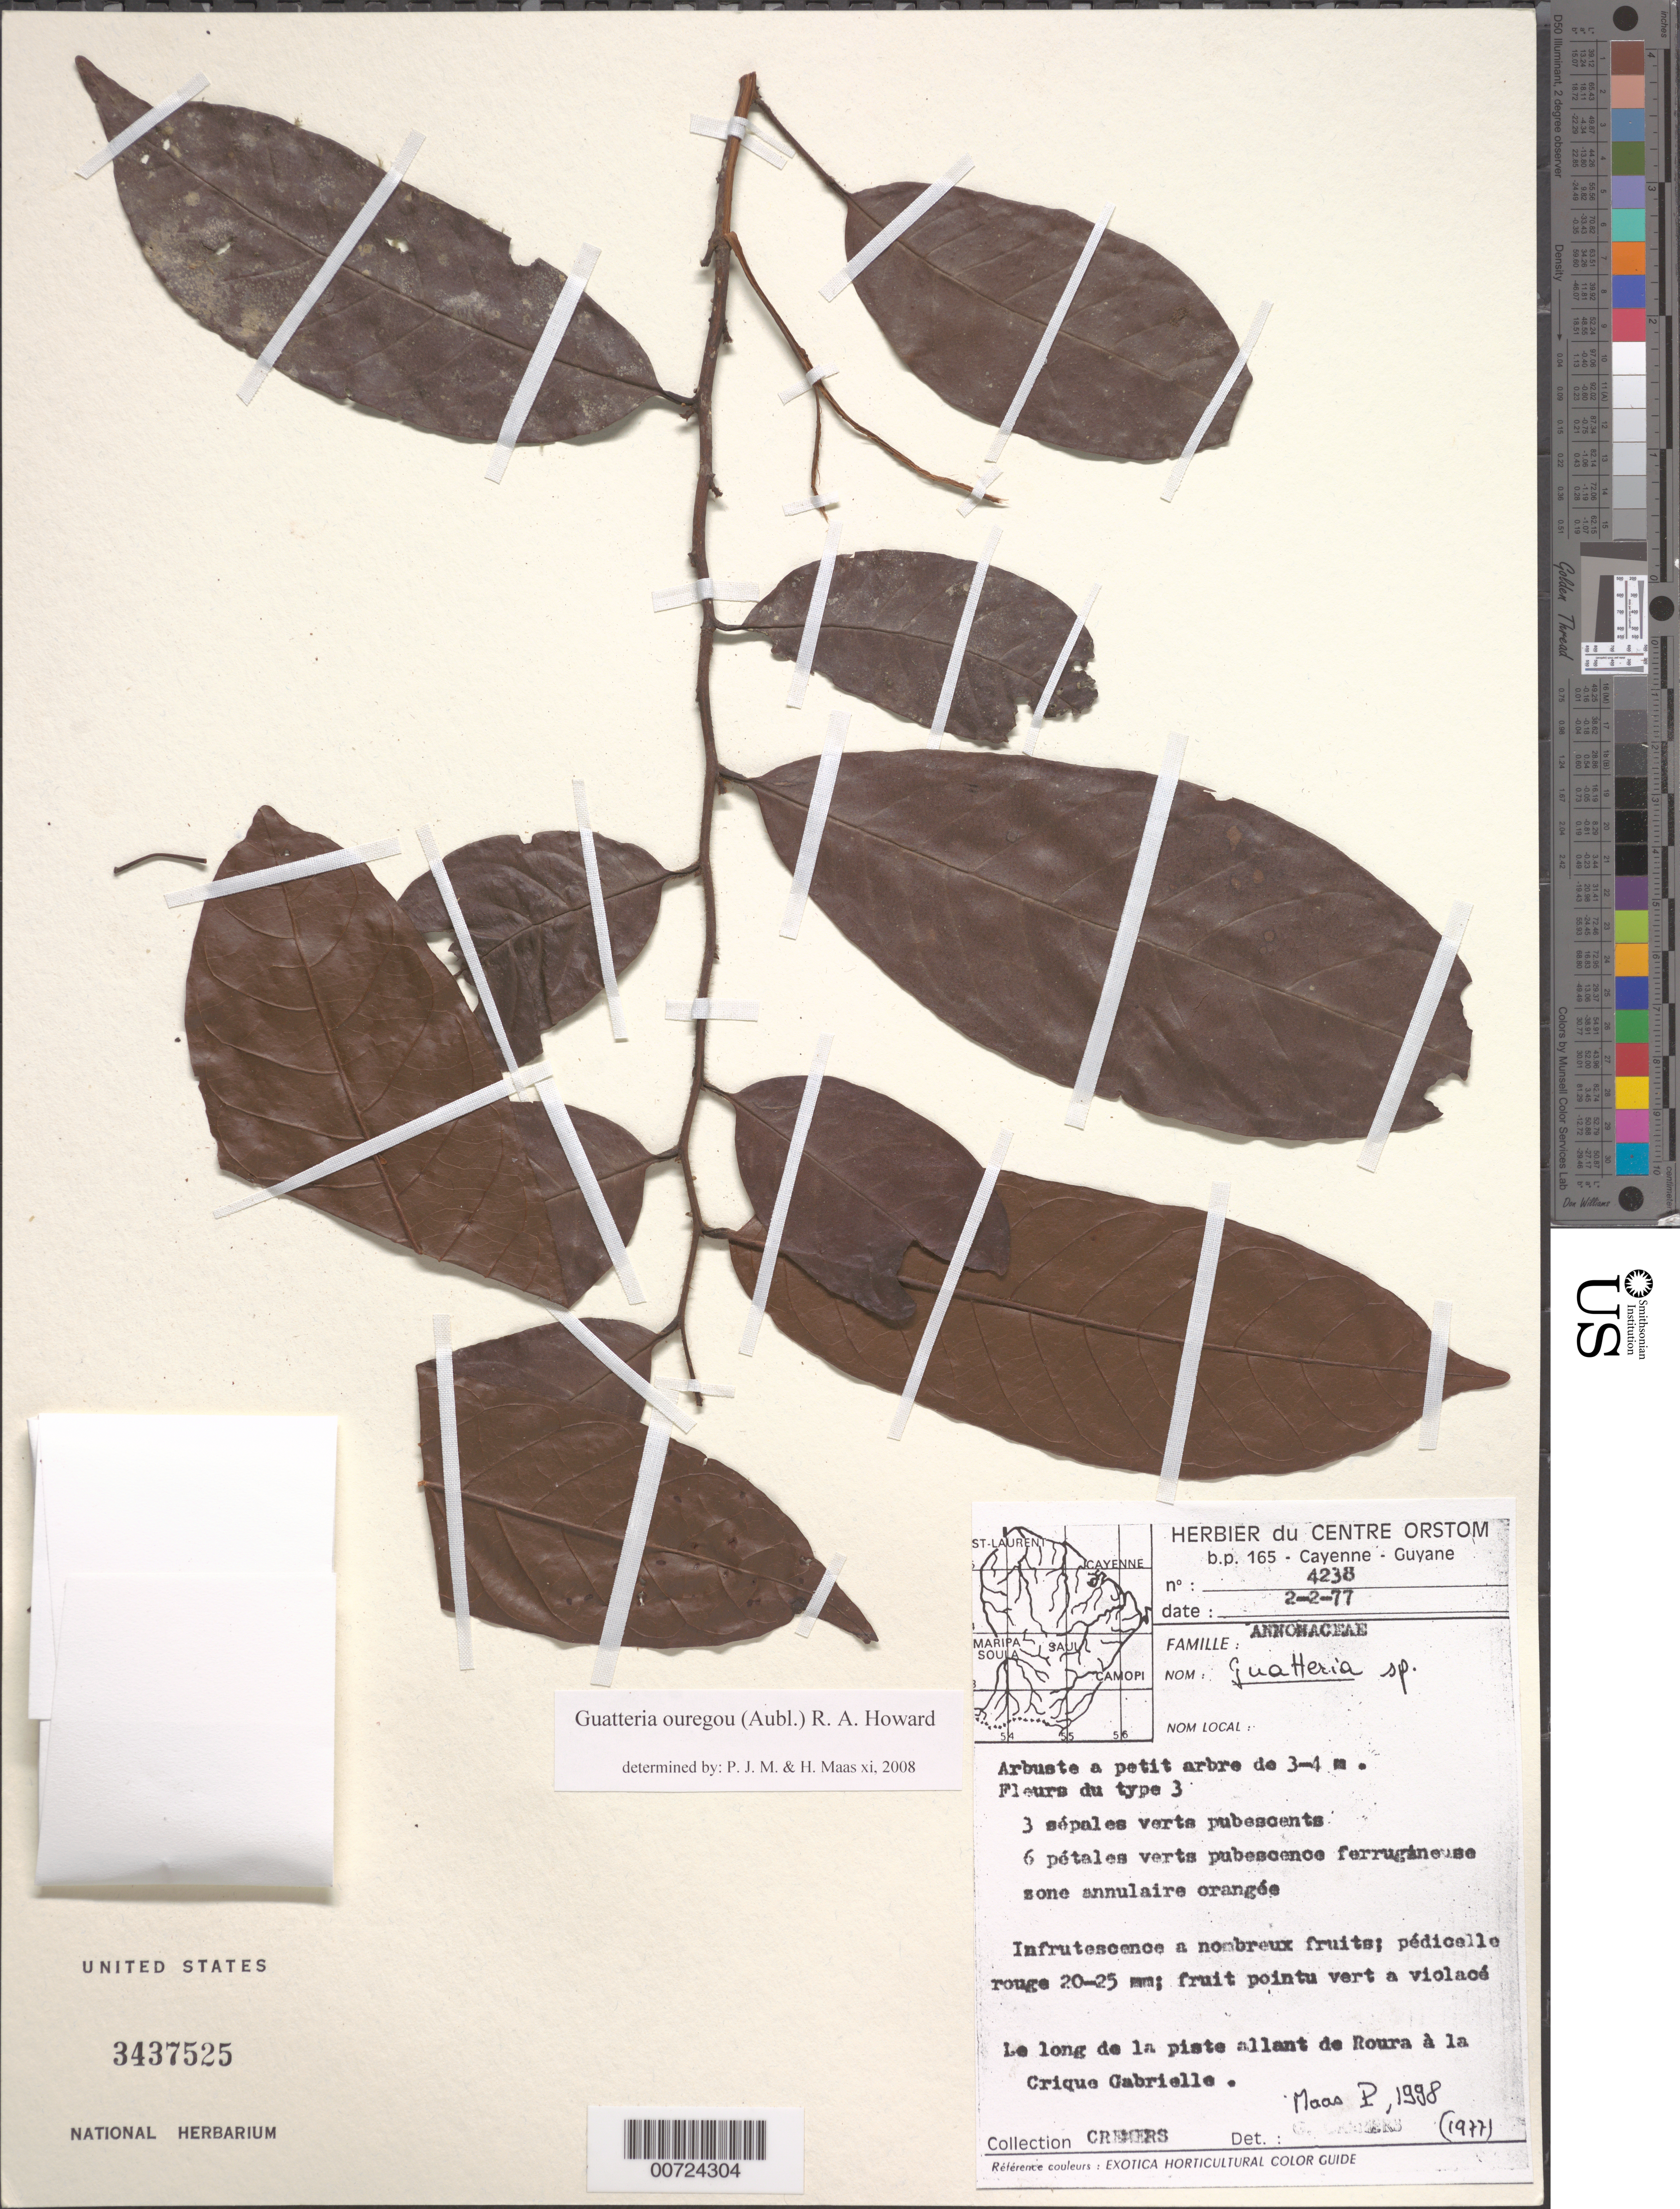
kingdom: Plantae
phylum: Tracheophyta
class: Magnoliopsida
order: Magnoliales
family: Annonaceae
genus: Guatteria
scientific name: Guatteria ouregou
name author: (Aubl.) Dunal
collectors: Cremers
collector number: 4238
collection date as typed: Transcribed d/m/y: 2/2/77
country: French Guiana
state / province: Cayenne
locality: Le long de la piste allant de Roura à la Crique Gabrielle.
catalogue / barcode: US 3437525